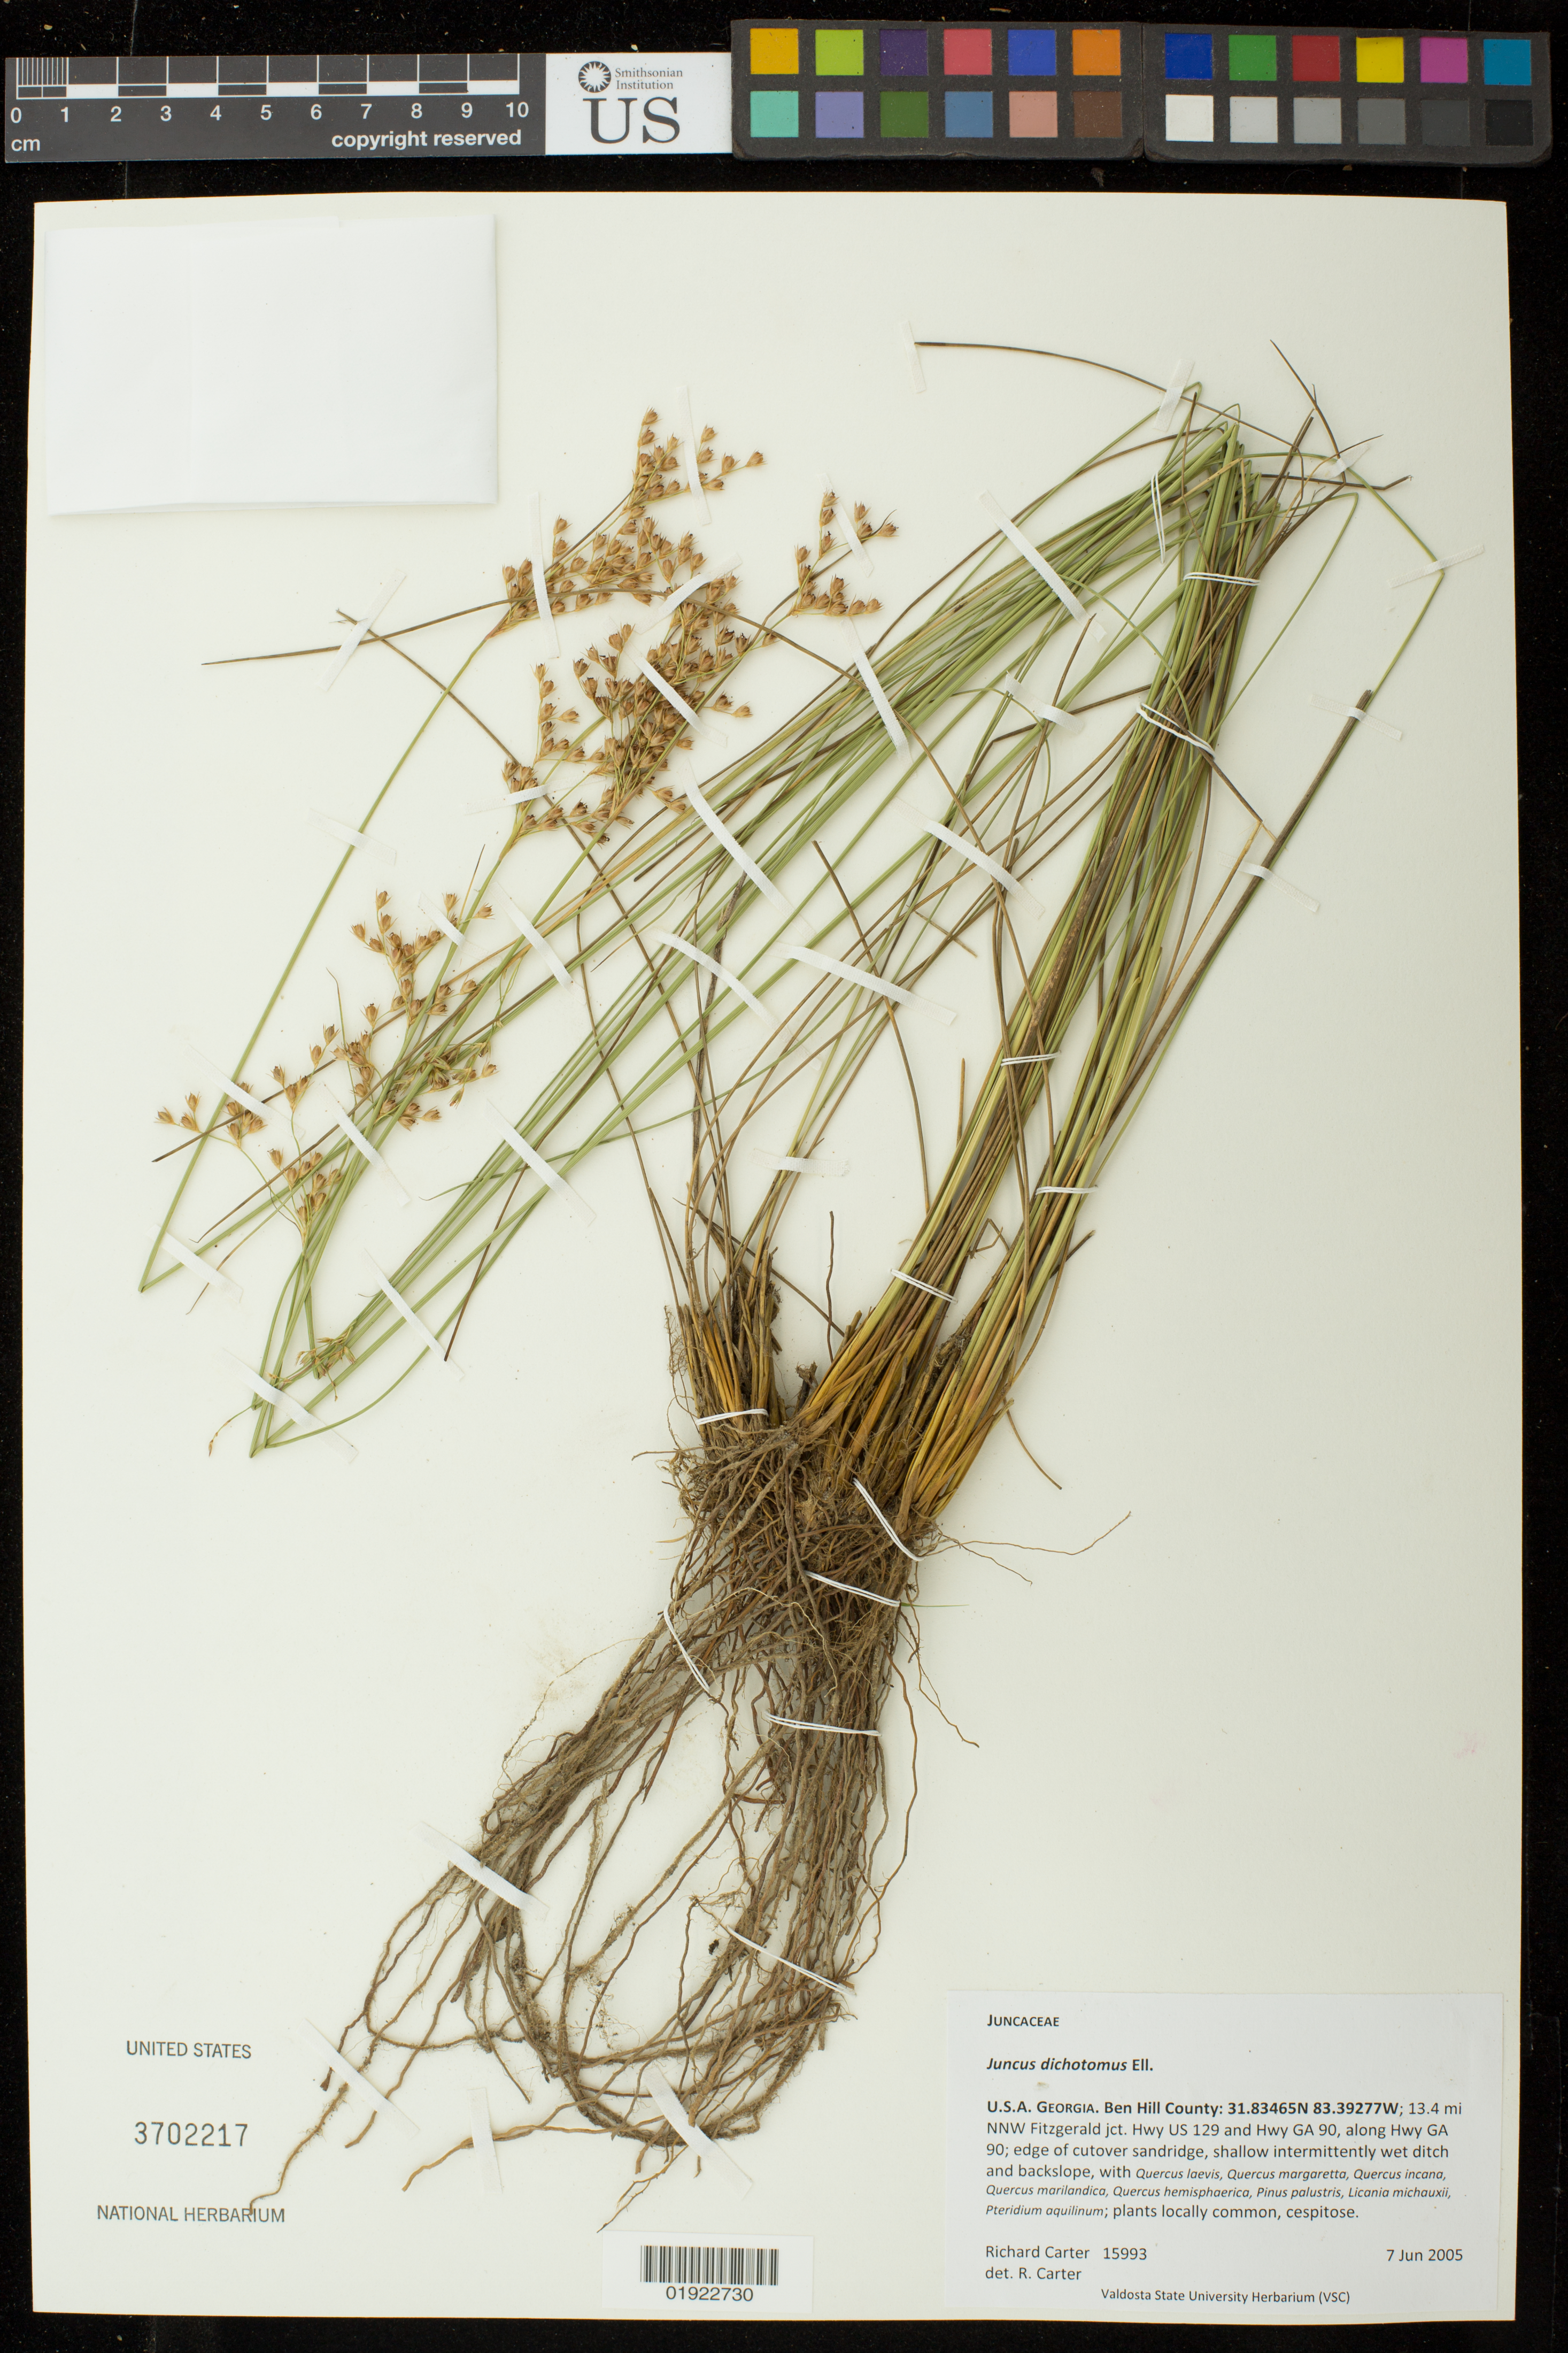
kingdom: Plantae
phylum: Tracheophyta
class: Liliopsida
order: Poales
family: Juncaceae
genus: Juncus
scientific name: Juncus dichotomus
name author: Elliott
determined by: Carter, R.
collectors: R. Carter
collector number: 15993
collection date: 2005-06-07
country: United States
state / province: Georgia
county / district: Ben Hill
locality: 13.4 mi NNW Fitzgerald jct. Hwy US 129 and Hwy GA 90, along Hwy GA 90.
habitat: Edge of cutover sandridge, shallow intermittently wet ditch and backslope. Plants locally common.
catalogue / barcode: US 3702217